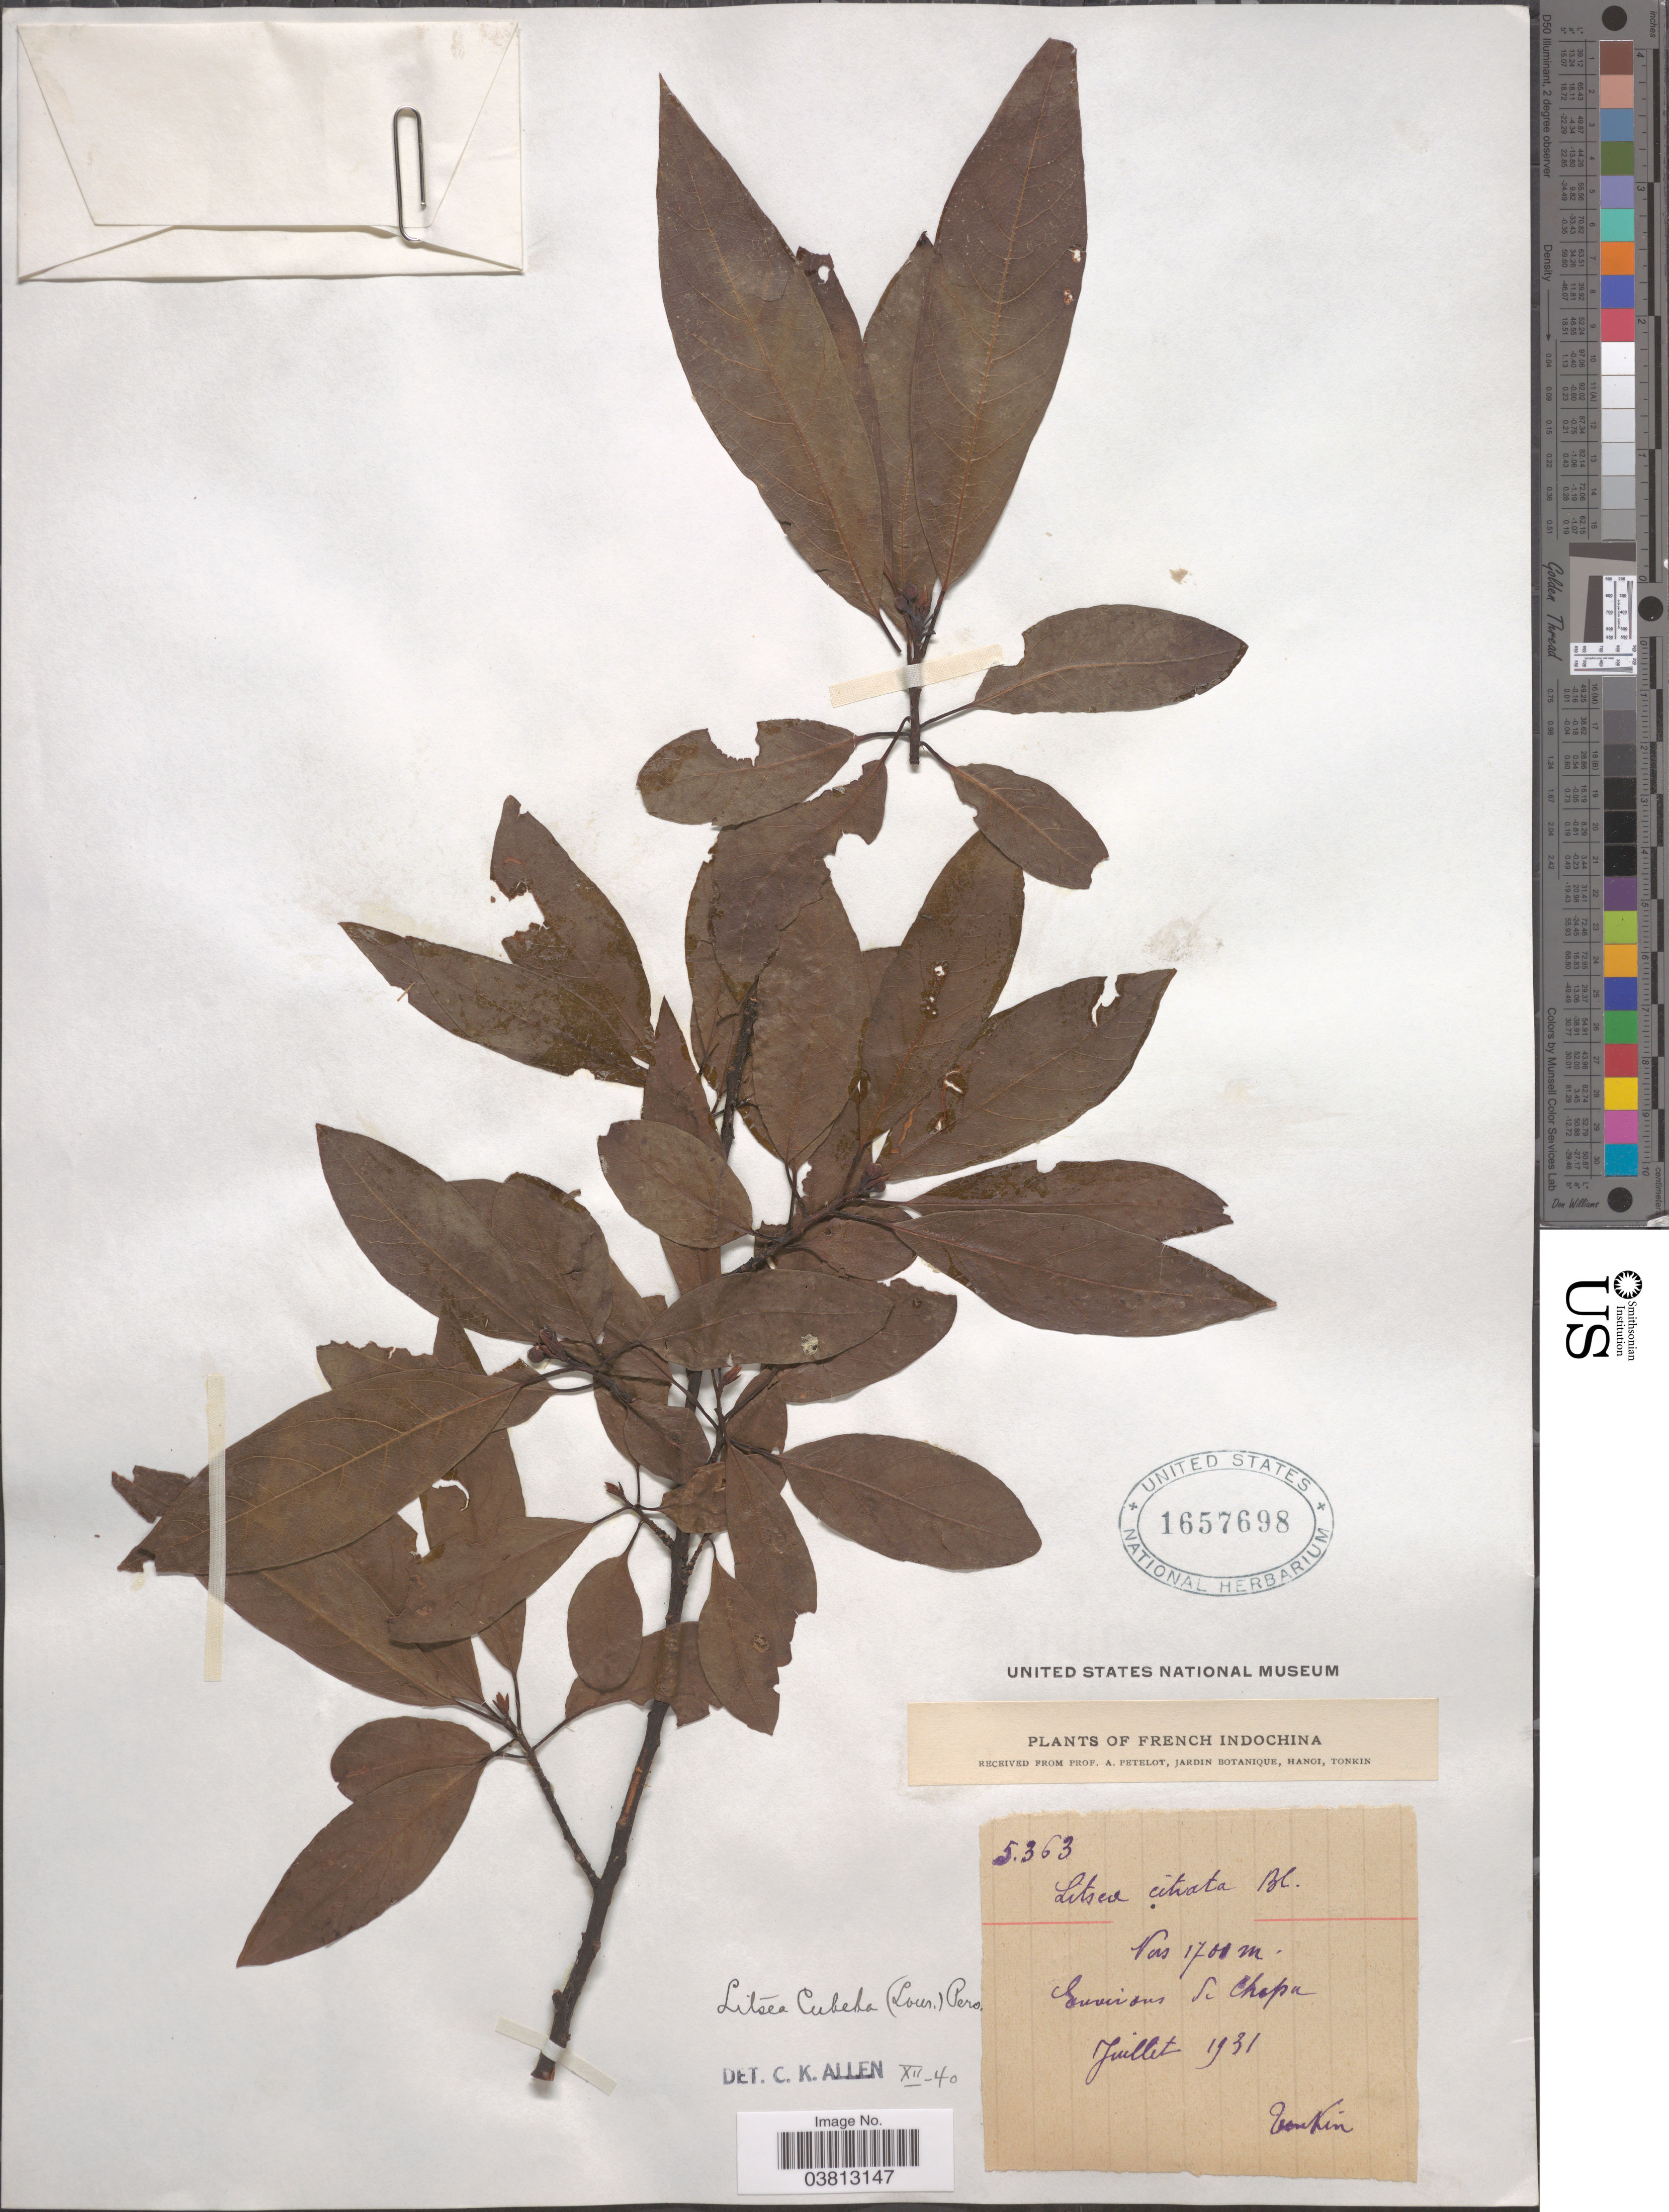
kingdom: Plantae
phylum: Tracheophyta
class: Magnoliopsida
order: Laurales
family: Lauraceae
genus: Litsea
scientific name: Litsea cubeba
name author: (Lour.) Pers.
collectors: P. A. Pételot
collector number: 5363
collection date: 1931-07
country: Vietnam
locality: Environs de Chapa.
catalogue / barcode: US 1657698